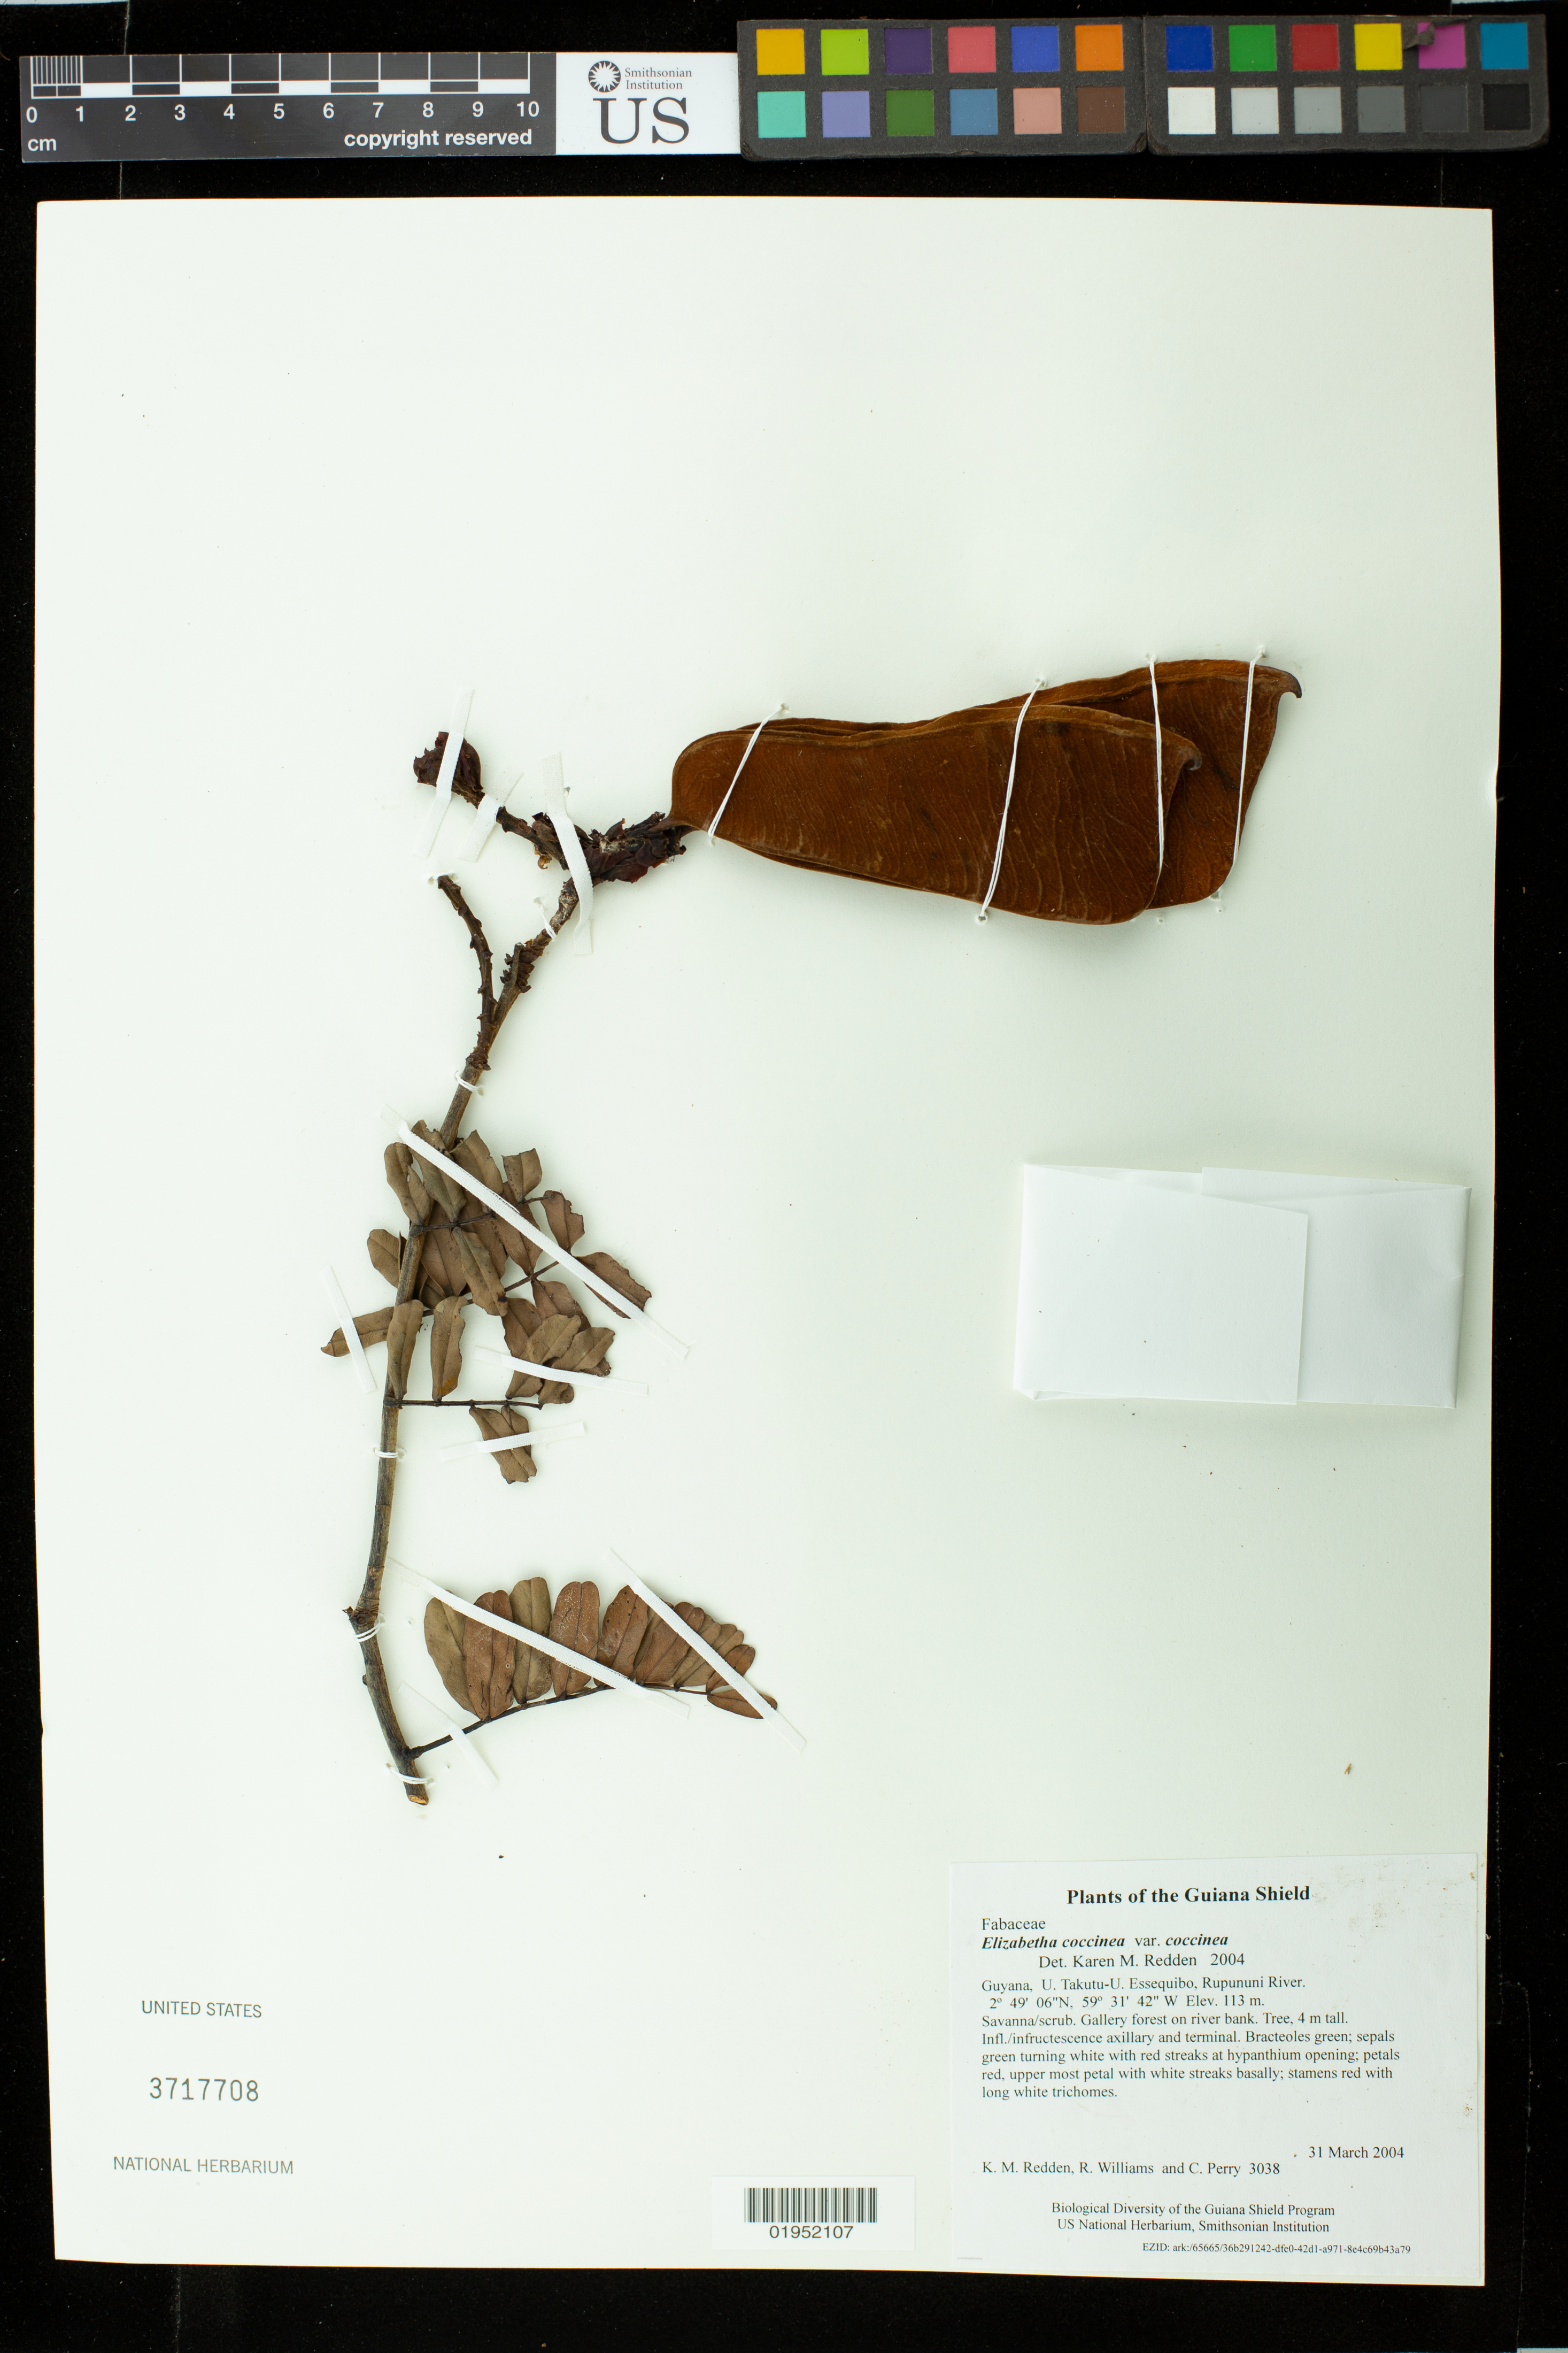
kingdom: Plantae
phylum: Tracheophyta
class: Magnoliopsida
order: Fabales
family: Fabaceae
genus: Elizabetha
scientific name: Elizabetha coccinea var. coccinea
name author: M.R. Schomb. ex Benth.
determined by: Redden, K. M.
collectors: K. M. Redden, R. Williams & C. Perry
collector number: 3038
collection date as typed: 31 March 2004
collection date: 2004-03-31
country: Guyana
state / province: U. Takutu-U. Essequibo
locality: Rupununi River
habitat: Savanna/scrub. Gallery forest on river bank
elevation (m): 113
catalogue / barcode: US 3717708